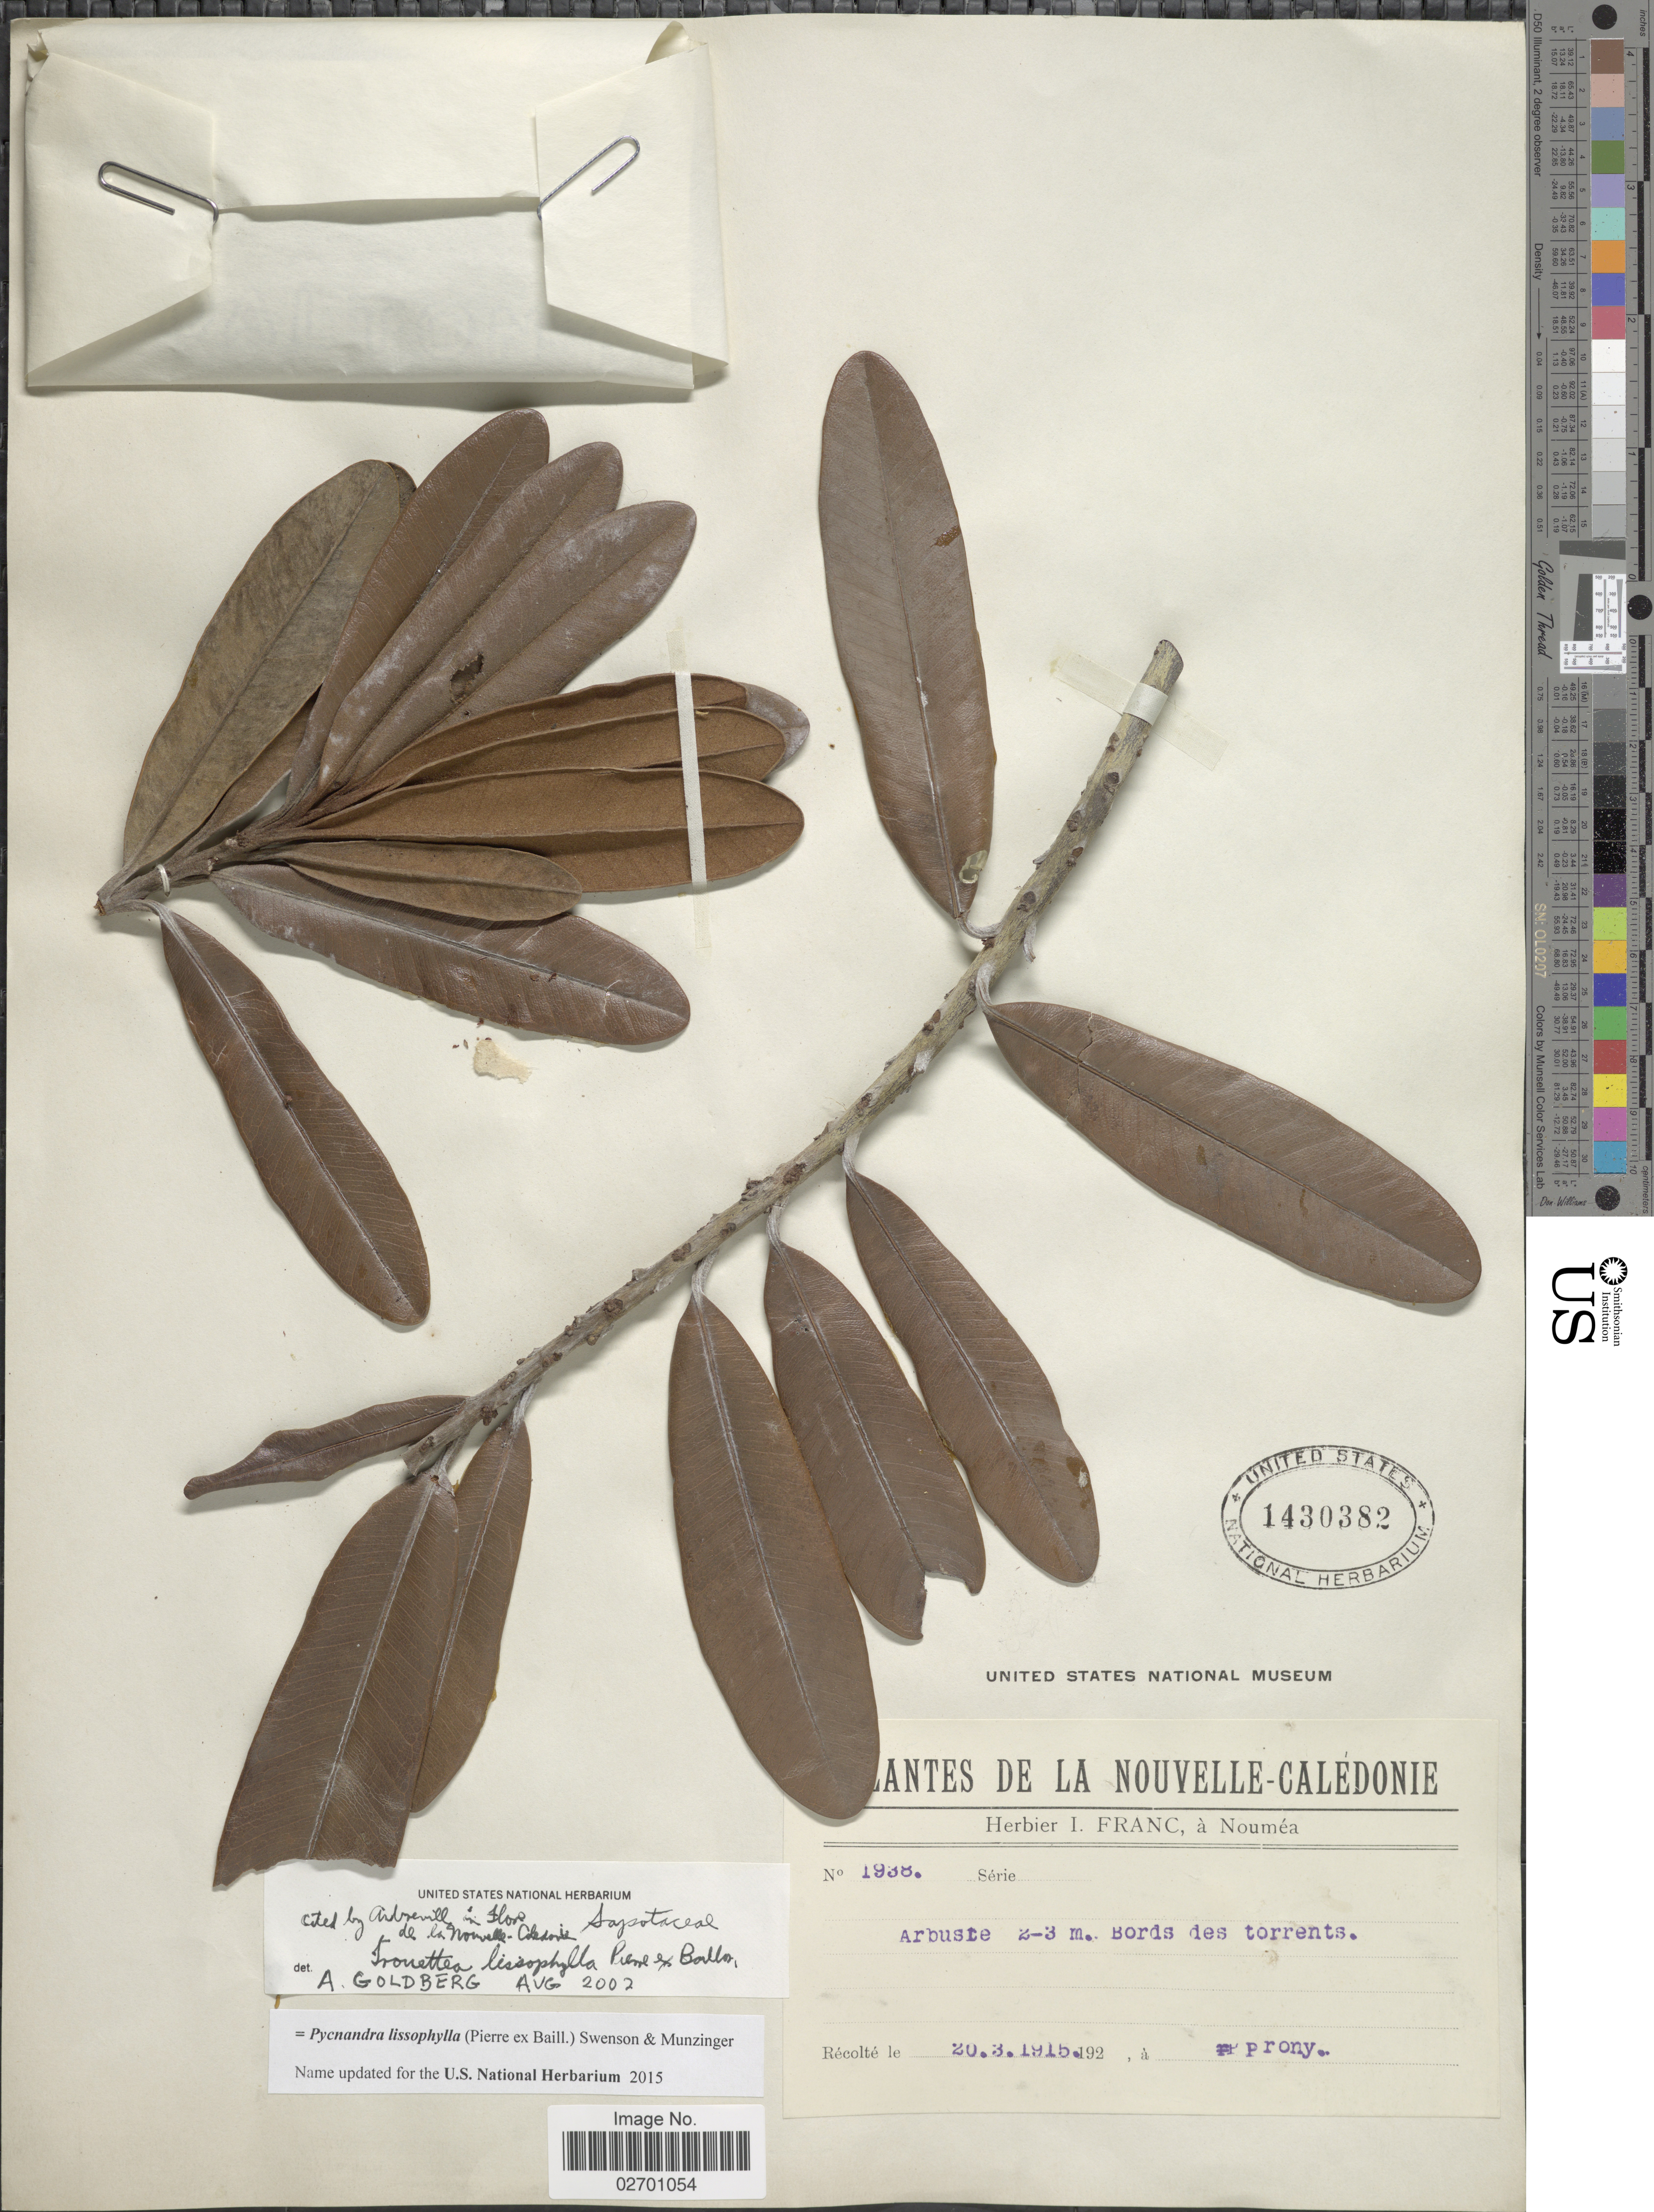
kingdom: Plantae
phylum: Tracheophyta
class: Magnoliopsida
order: Ericales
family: Sapotaceae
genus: Pycnandra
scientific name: Pycnandra lissophylla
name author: (Pierre ex Baill.) Swenson & Munzinger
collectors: I. Franc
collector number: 1938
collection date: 1915-03-20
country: New Caledonia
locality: Prony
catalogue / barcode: US 1430382